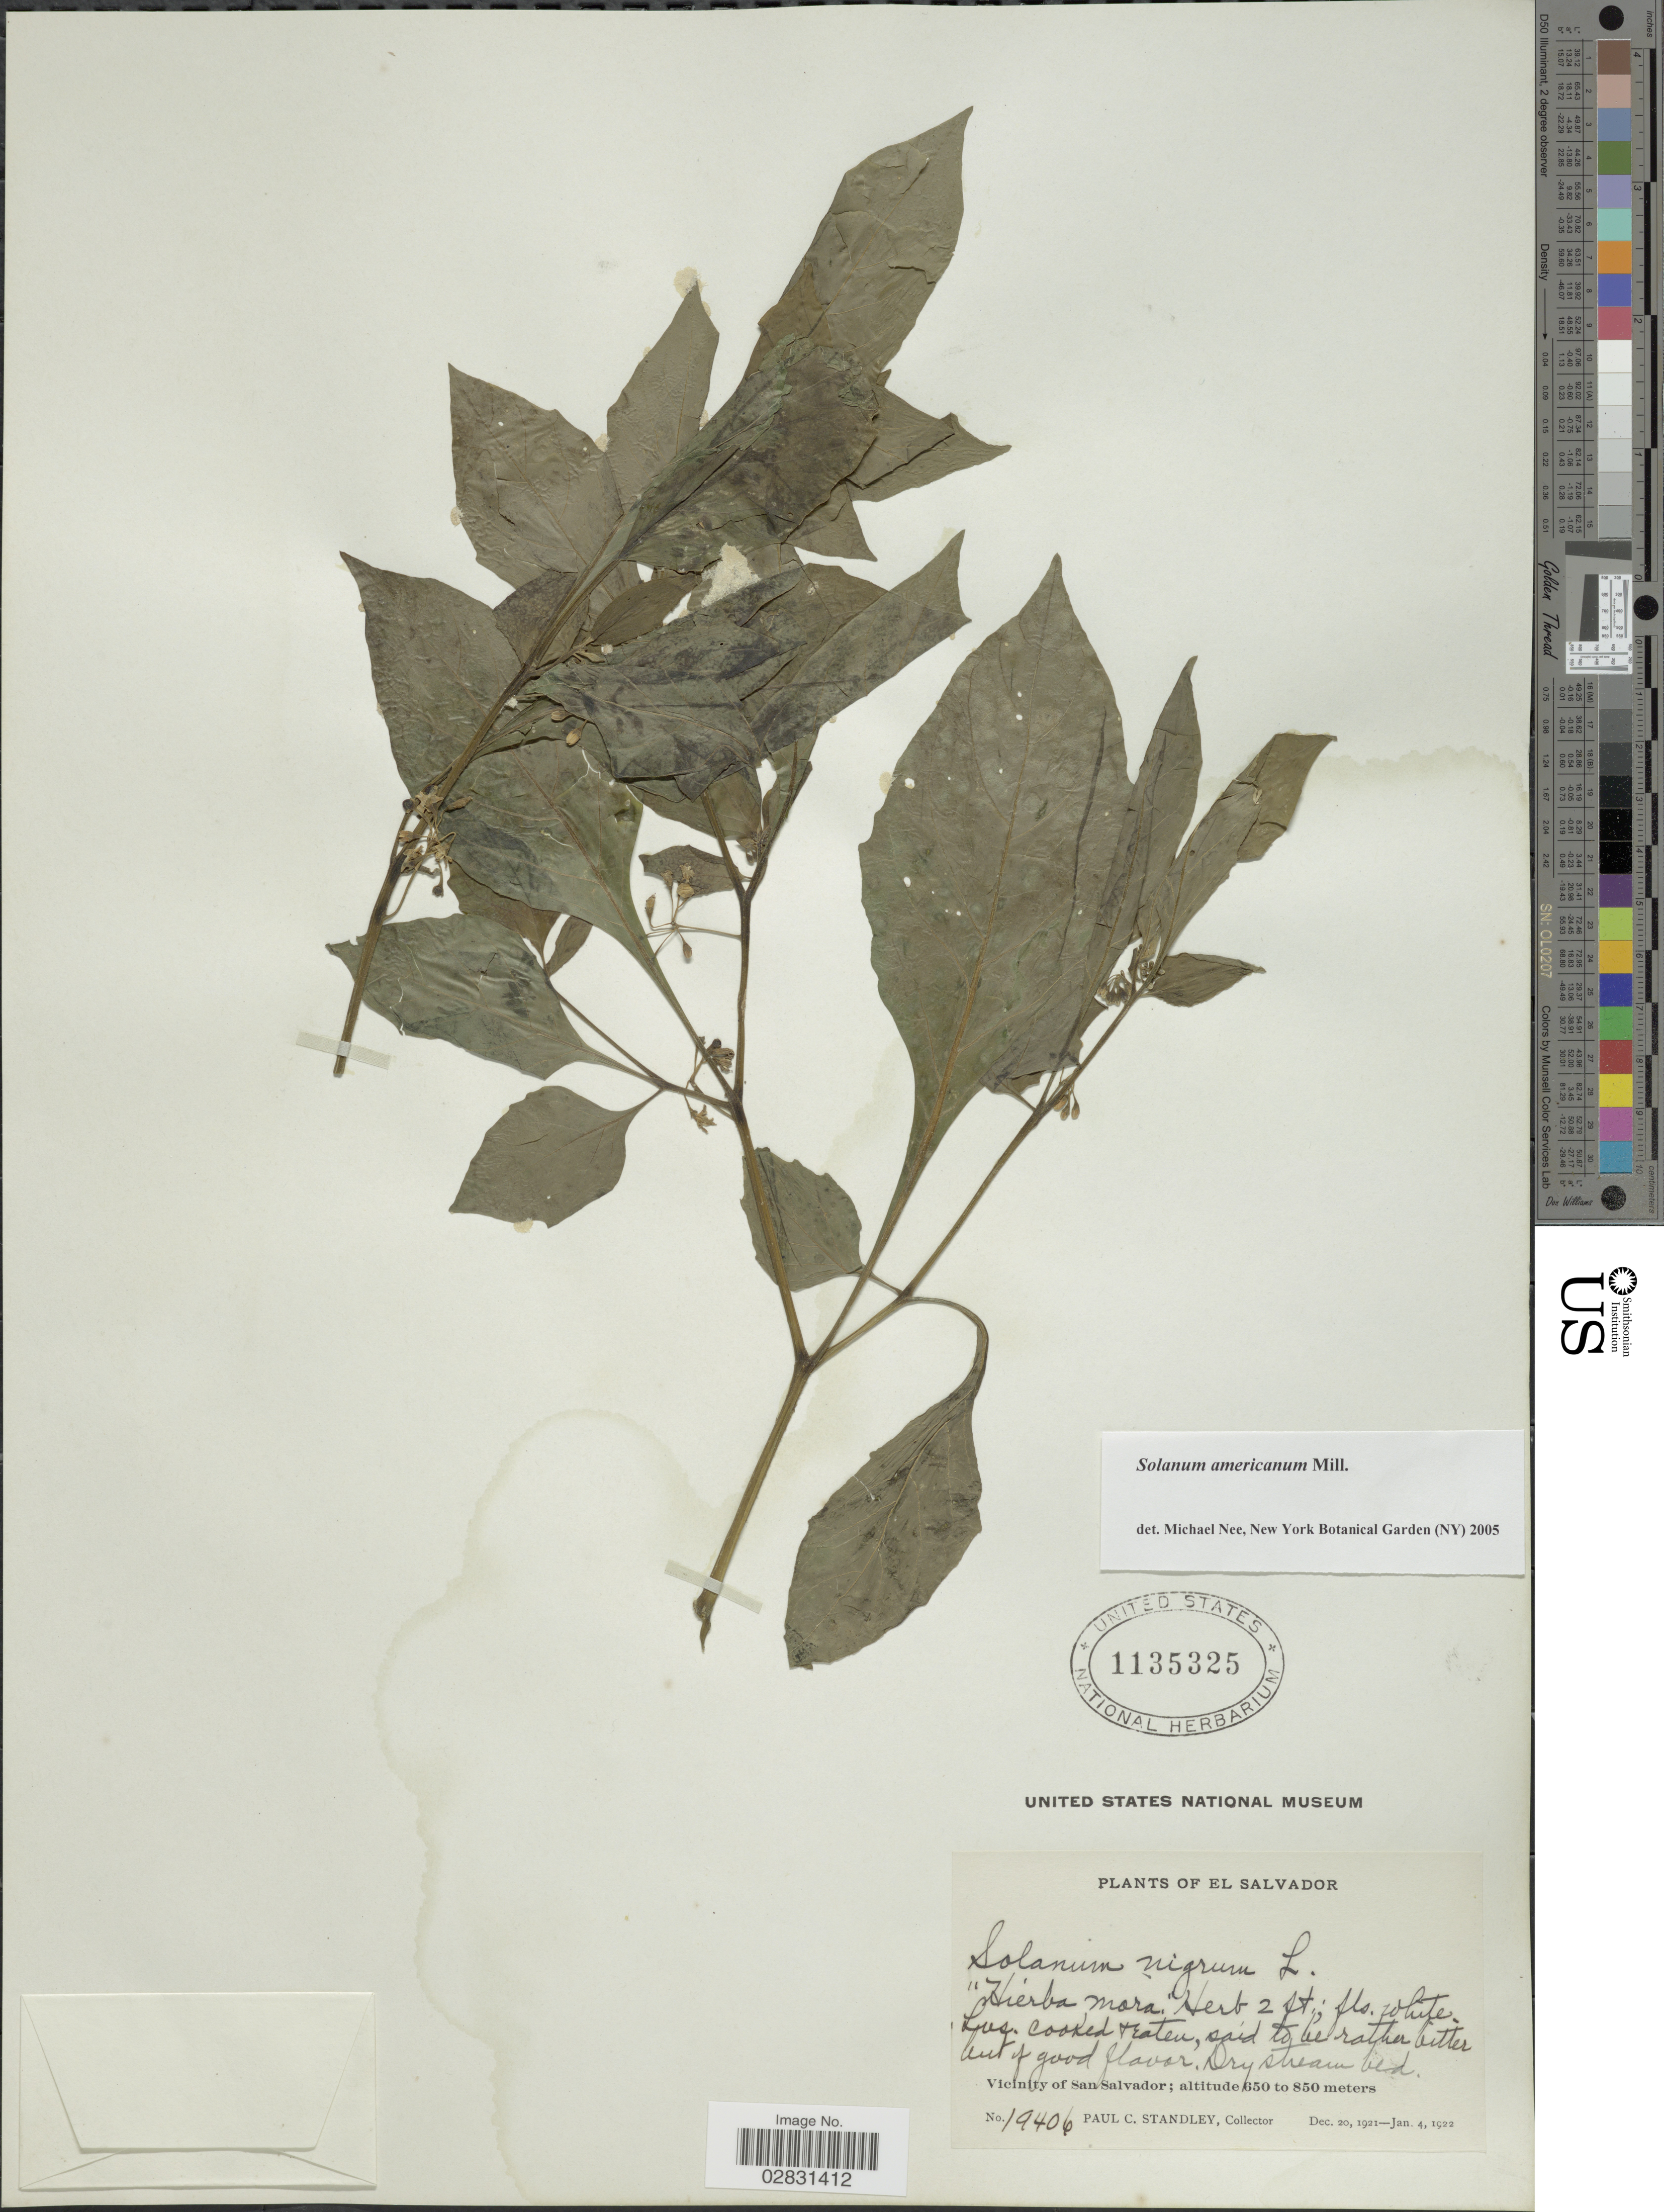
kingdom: Plantae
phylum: Tracheophyta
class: Magnoliopsida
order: Solanales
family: Solanaceae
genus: Solanum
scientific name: Solanum americanum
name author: Mill.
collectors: P. C. Standley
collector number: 19406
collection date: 1921-12-20/1922-01-04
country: El Salvador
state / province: San Salvador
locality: Vicinity of San Salvador.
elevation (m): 650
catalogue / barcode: US 1135325